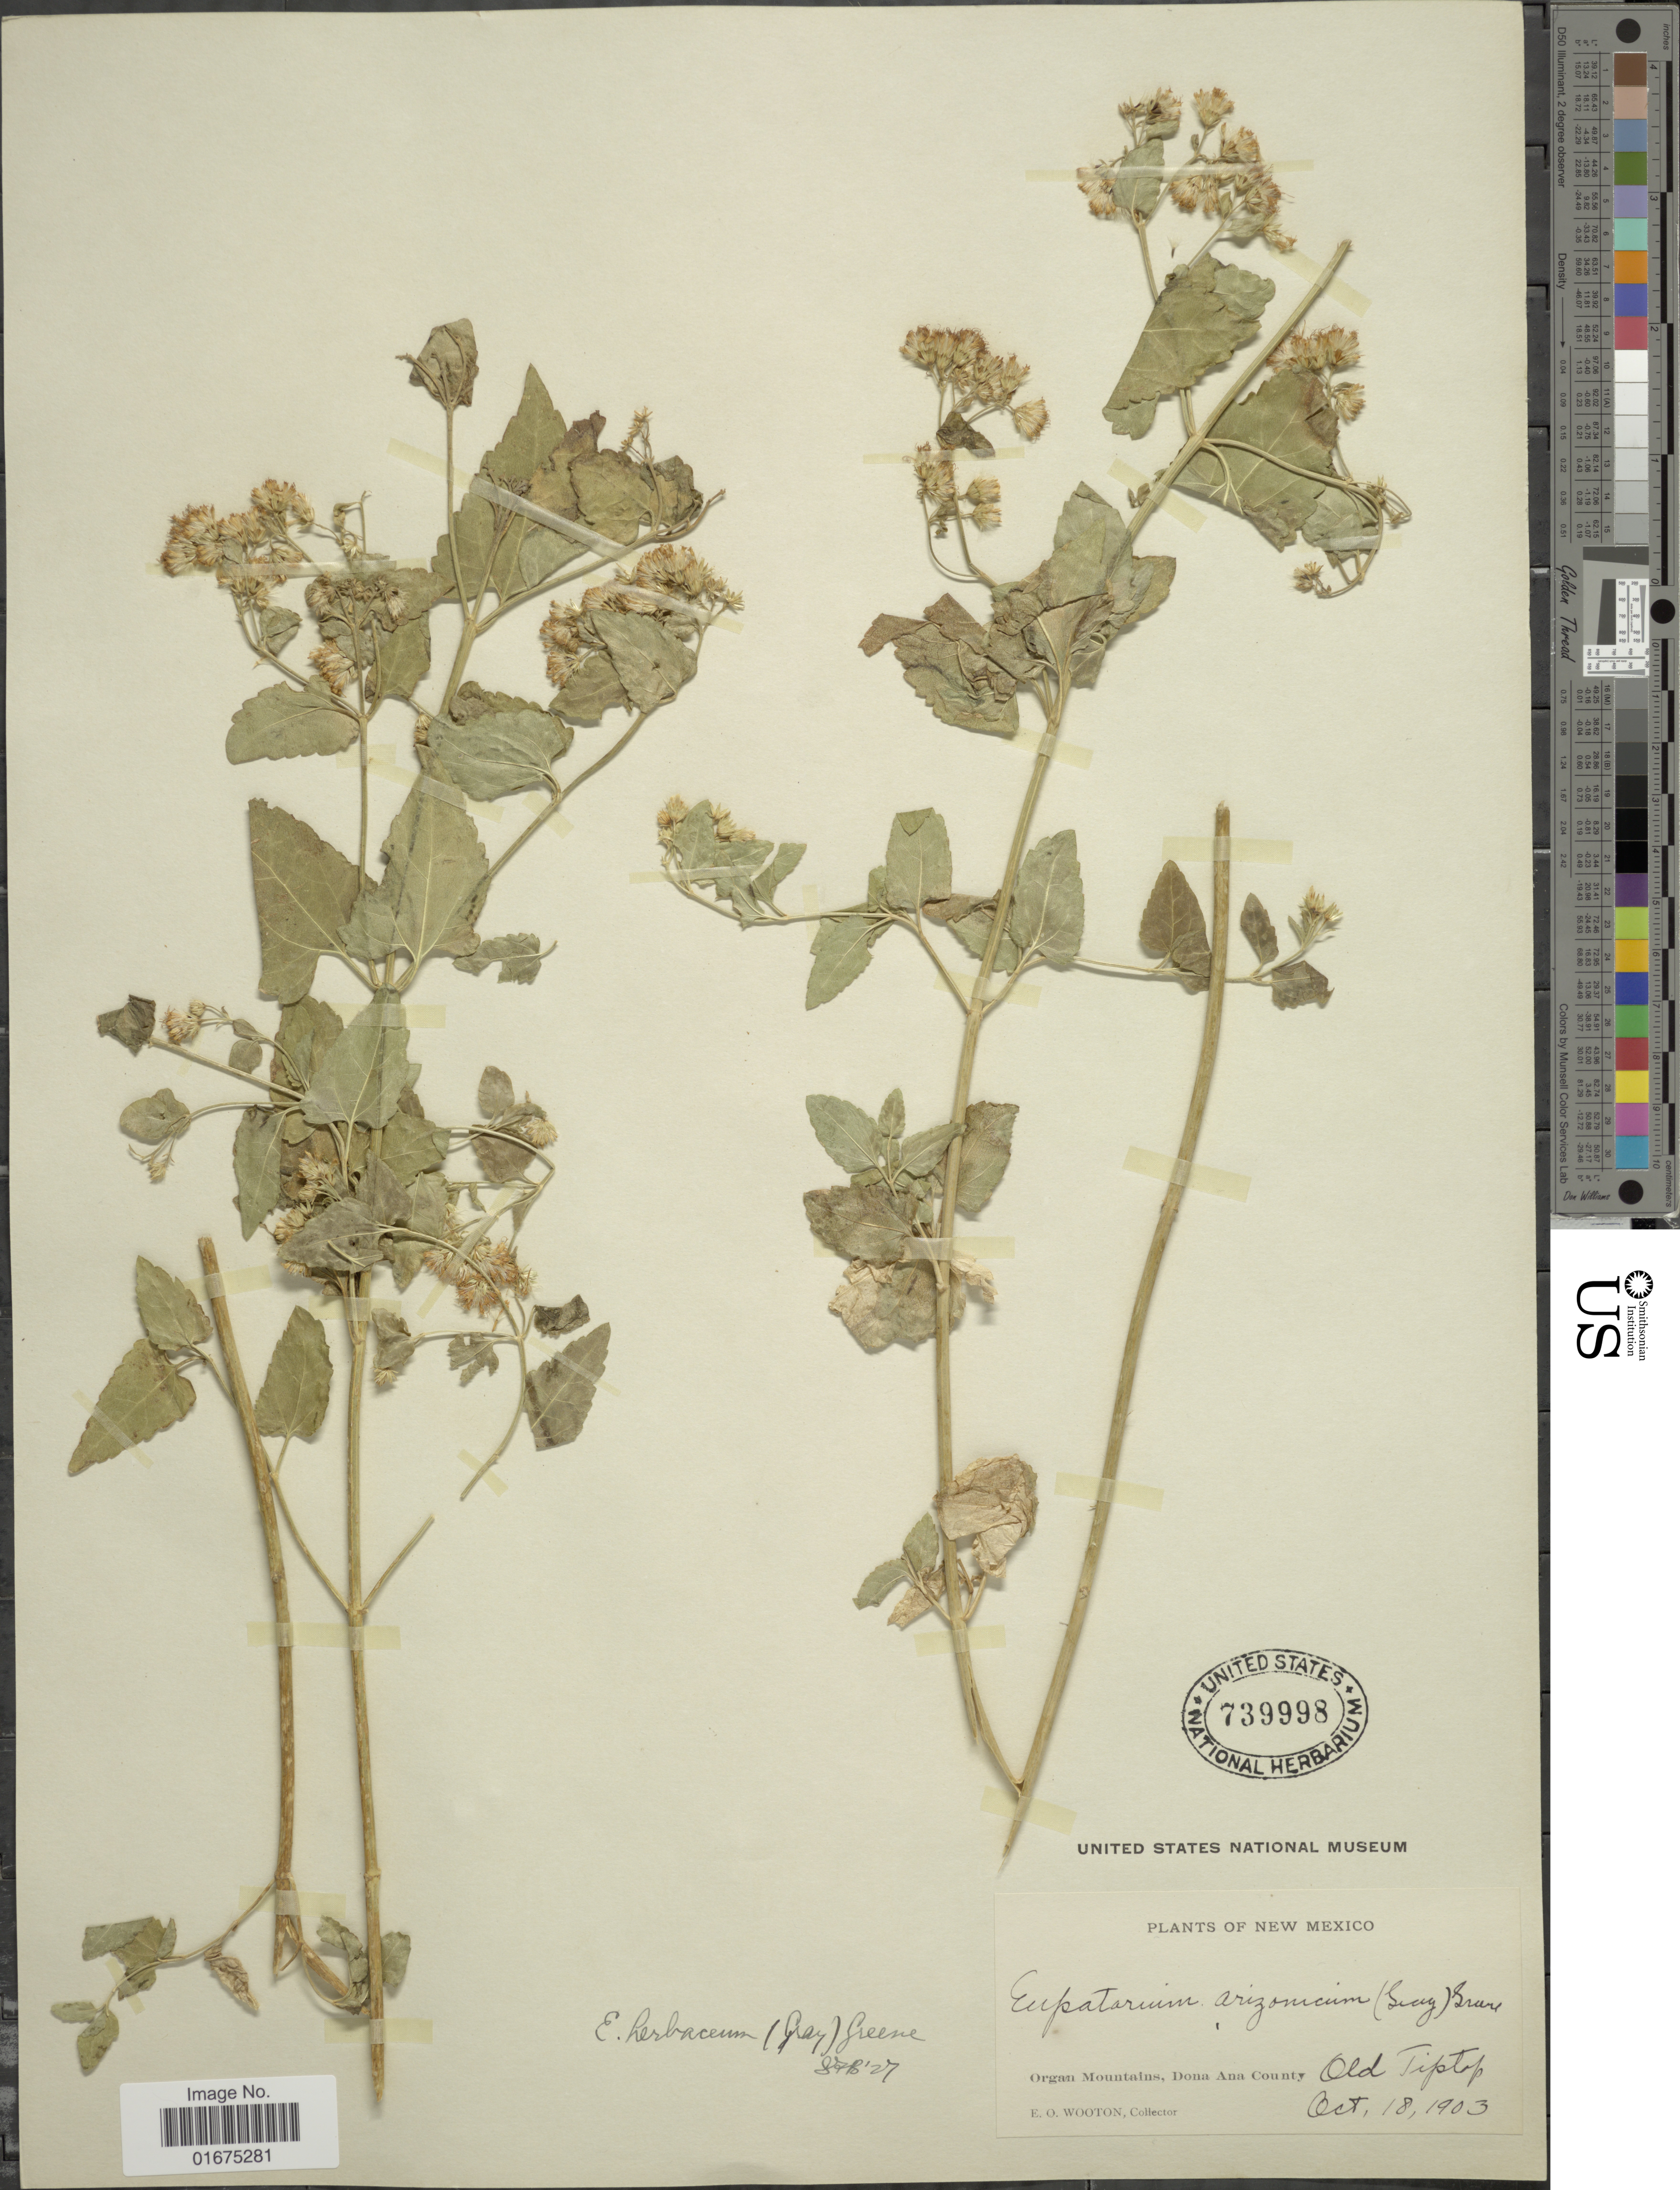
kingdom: Plantae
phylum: Tracheophyta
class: Magnoliopsida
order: Asterales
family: Asteraceae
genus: Ageratina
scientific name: Ageratina herbacea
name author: (A. Gray) R.M. King & H. Rob.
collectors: E. O. Wooton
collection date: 1903-10-18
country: United States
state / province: New Mexico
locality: Organ Mountains, Dona Ana County, Old TipTop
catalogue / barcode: US 739998